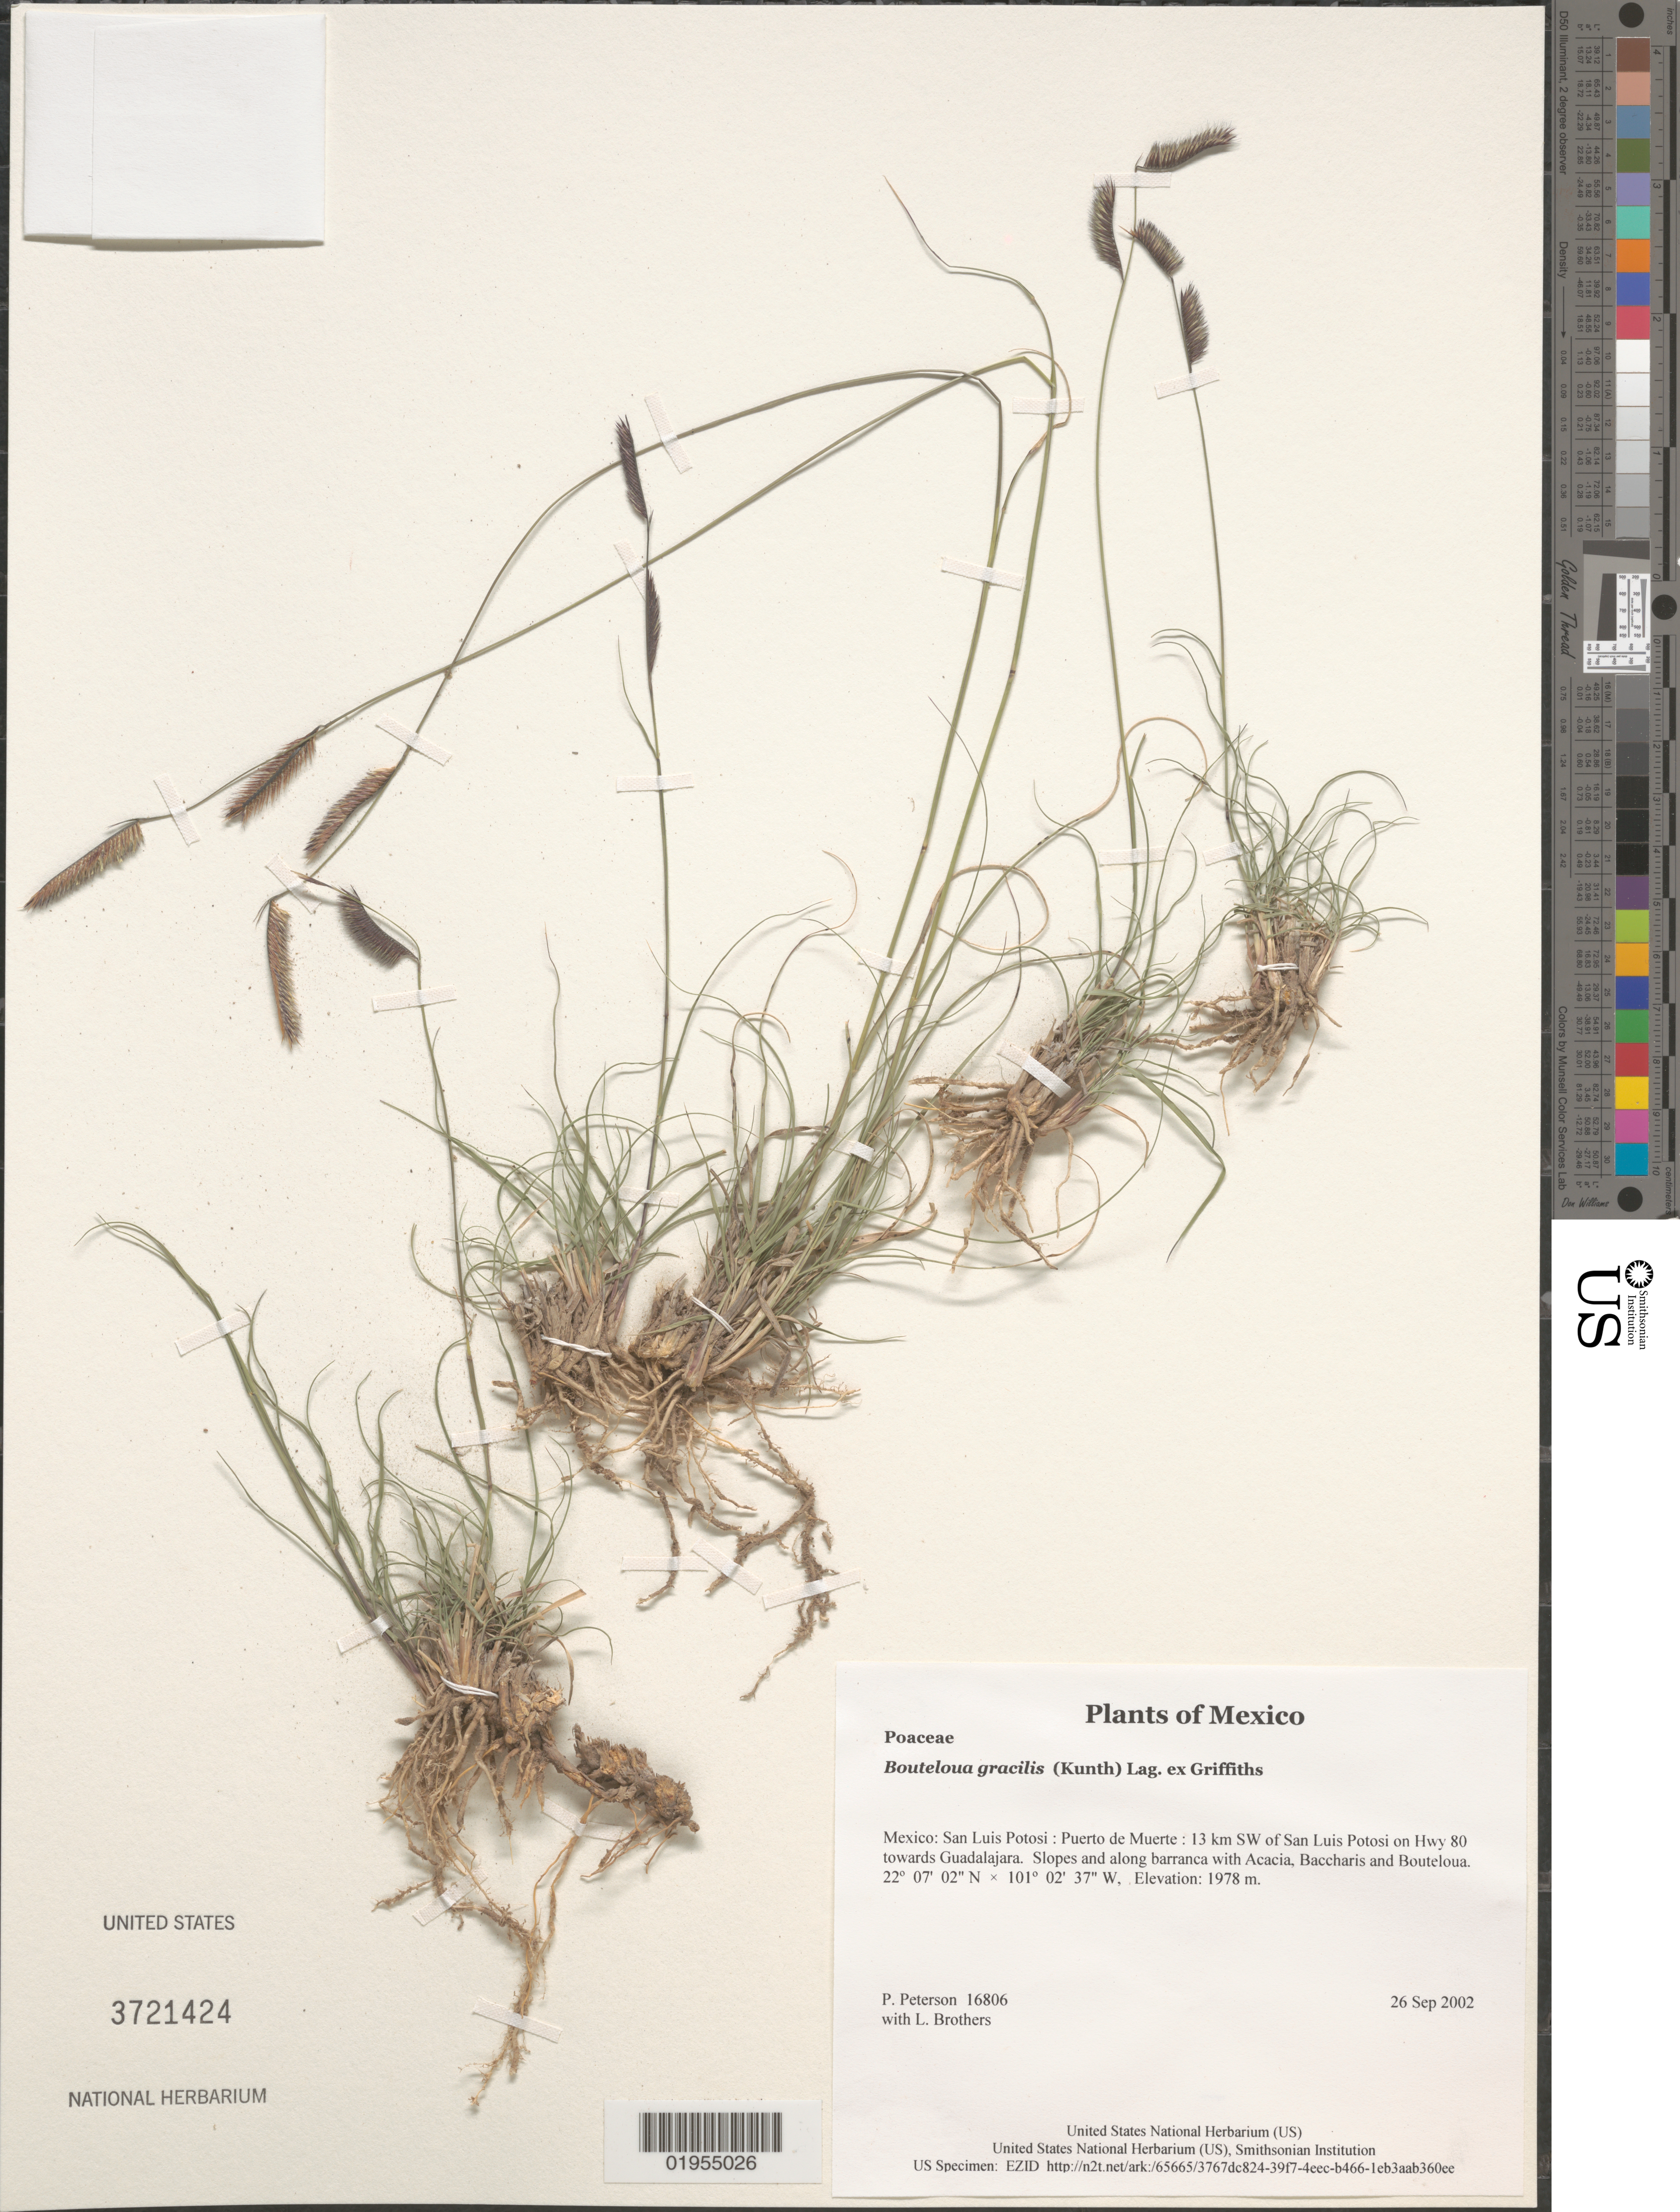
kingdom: Plantae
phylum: Tracheophyta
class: Liliopsida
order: Poales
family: Poaceae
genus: Bouteloua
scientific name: Bouteloua gracilis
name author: (Kunth) Lag. ex Griffiths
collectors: P. M. Peterson & L. E. Brothers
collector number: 16806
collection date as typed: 26 Sep 2002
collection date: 2002-09-26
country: Mexico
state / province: San Luis Potosi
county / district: Puerto de Muerte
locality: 13 km SW of San Luis Potosi on Hwy 80 towards Guadalajara. Slopes and along barranca with Acacia, Baccharis and Bouteloua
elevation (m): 1978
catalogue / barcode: US 3721424